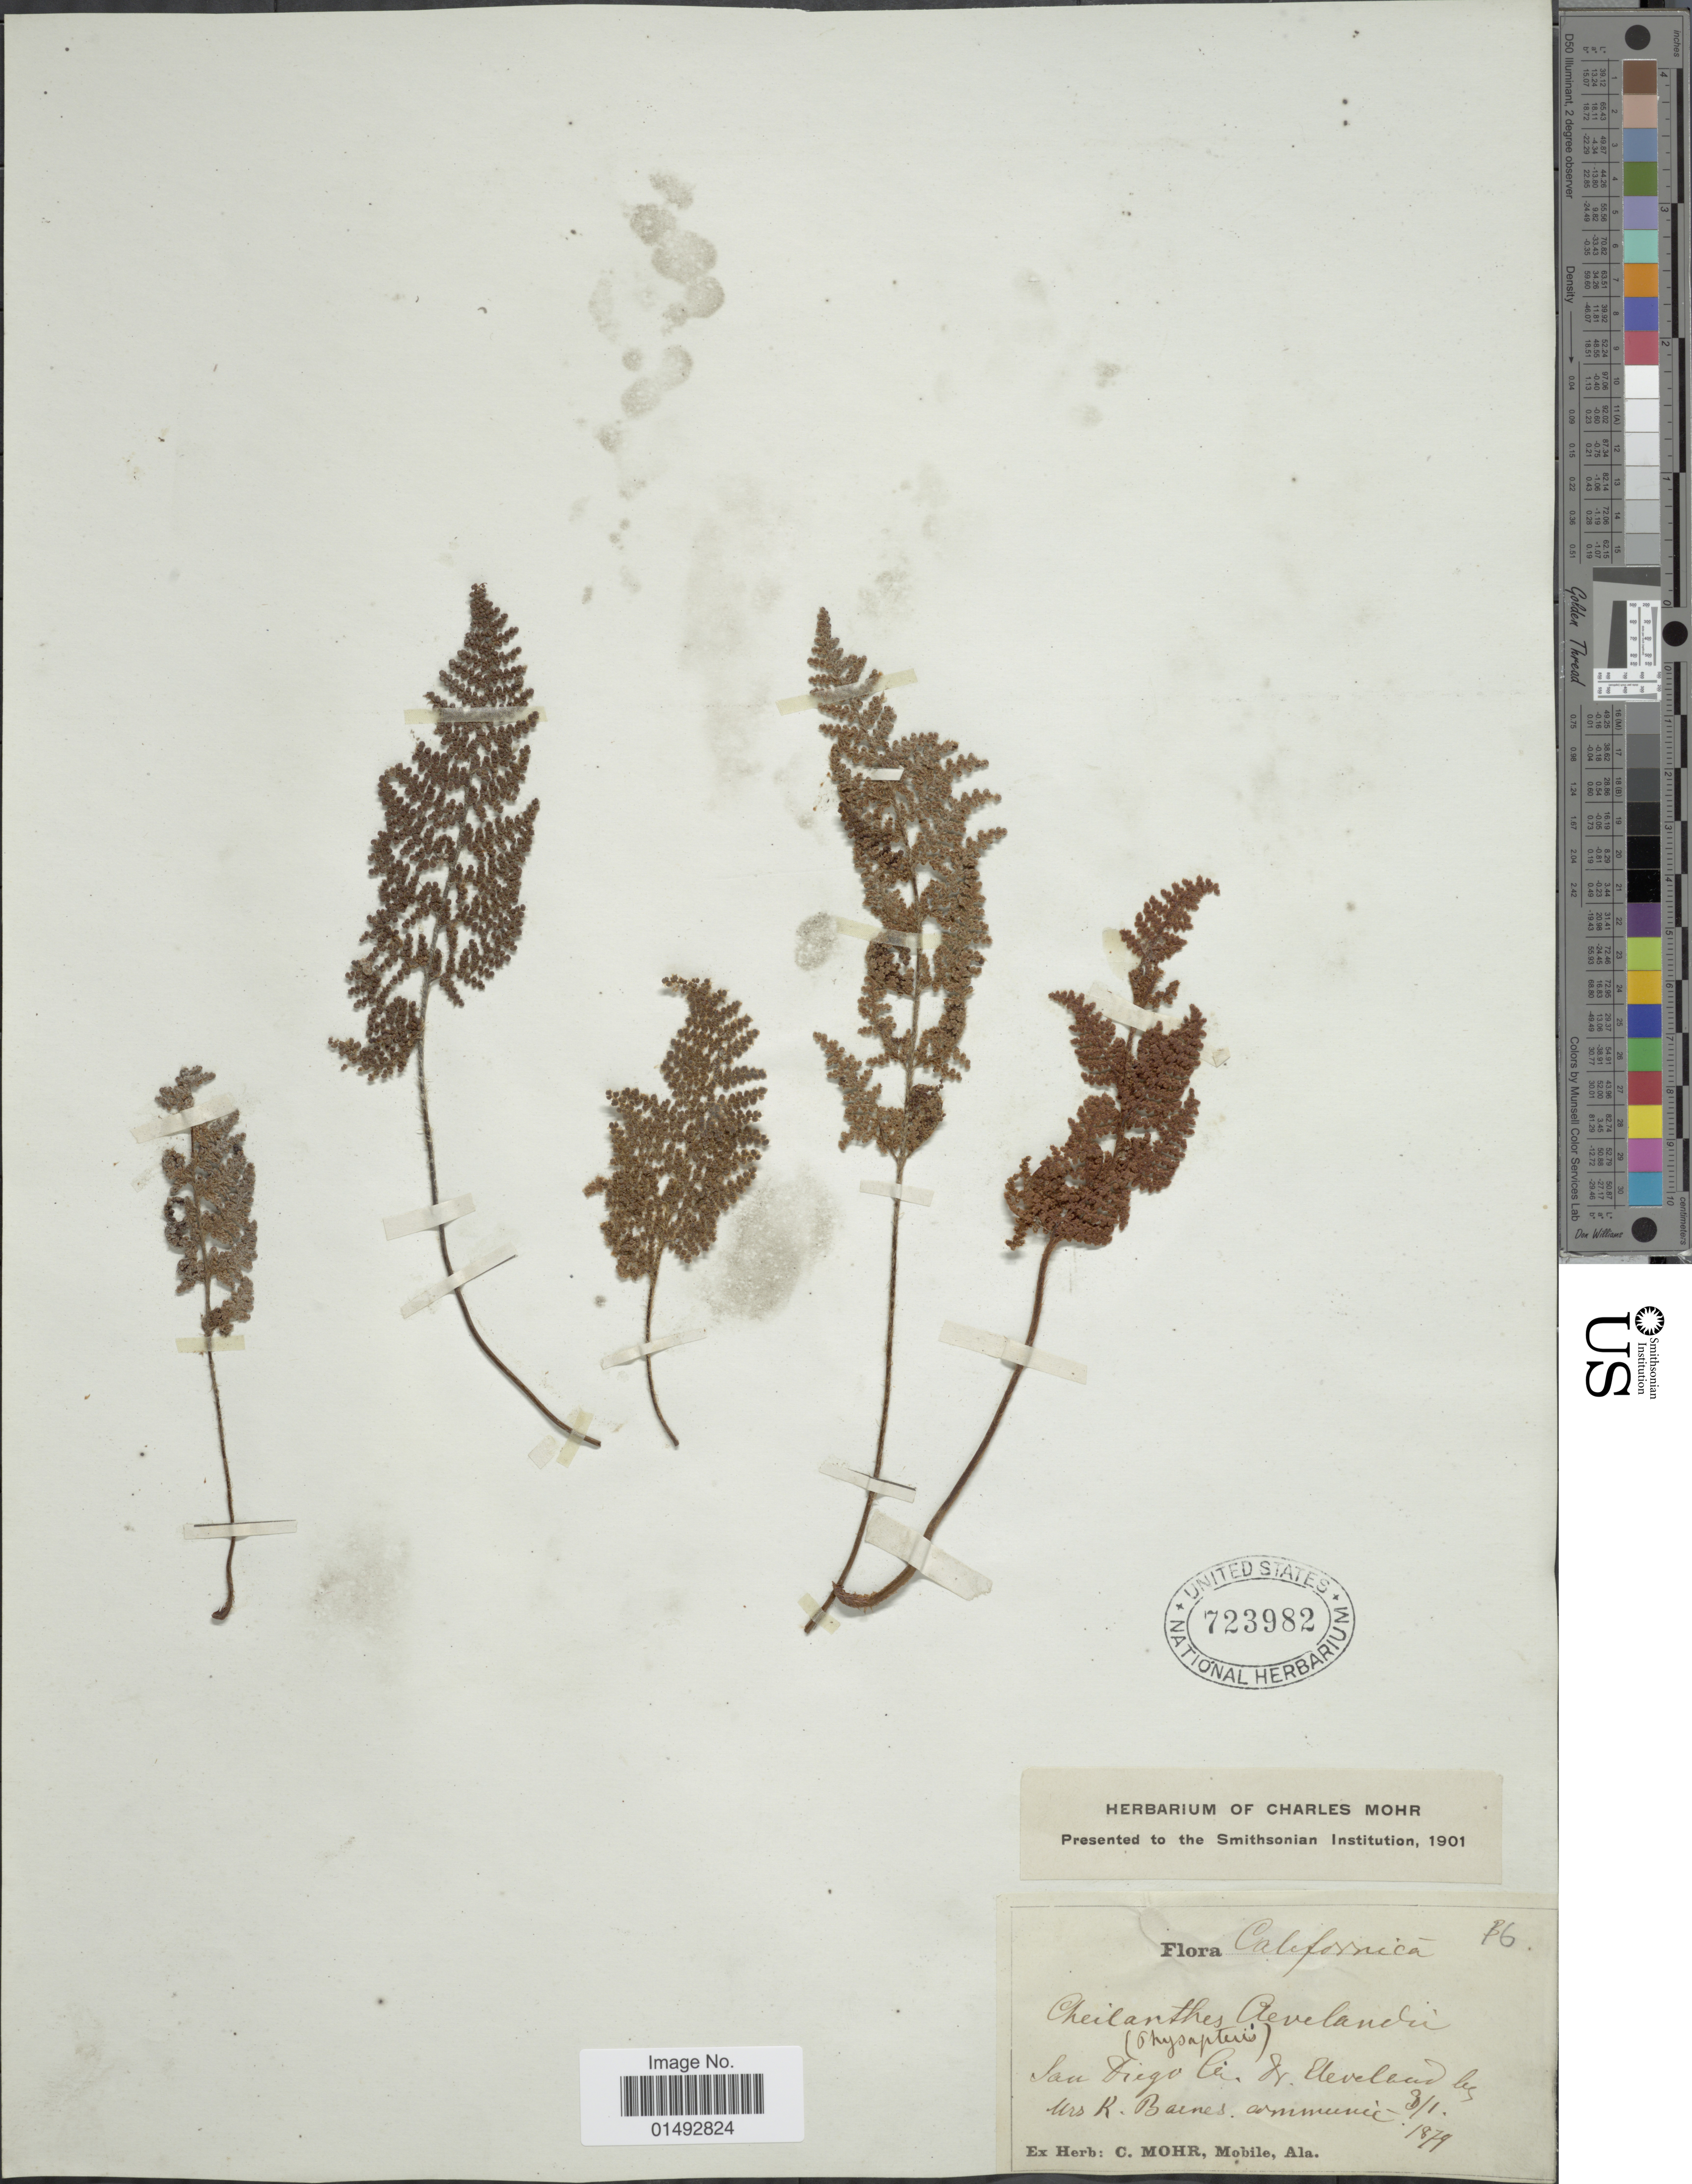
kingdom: Plantae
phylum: Tracheophyta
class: Polypodiopsida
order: Polypodiales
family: Pteridaceae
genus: Myriopteris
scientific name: Myriopteris clevelandii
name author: (D.C. Eaton) Grusz & Windham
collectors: ex herb. Charles Mohr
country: United States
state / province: California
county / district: San Diego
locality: San Diego Co. Nr. Cleveland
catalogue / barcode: US 723982